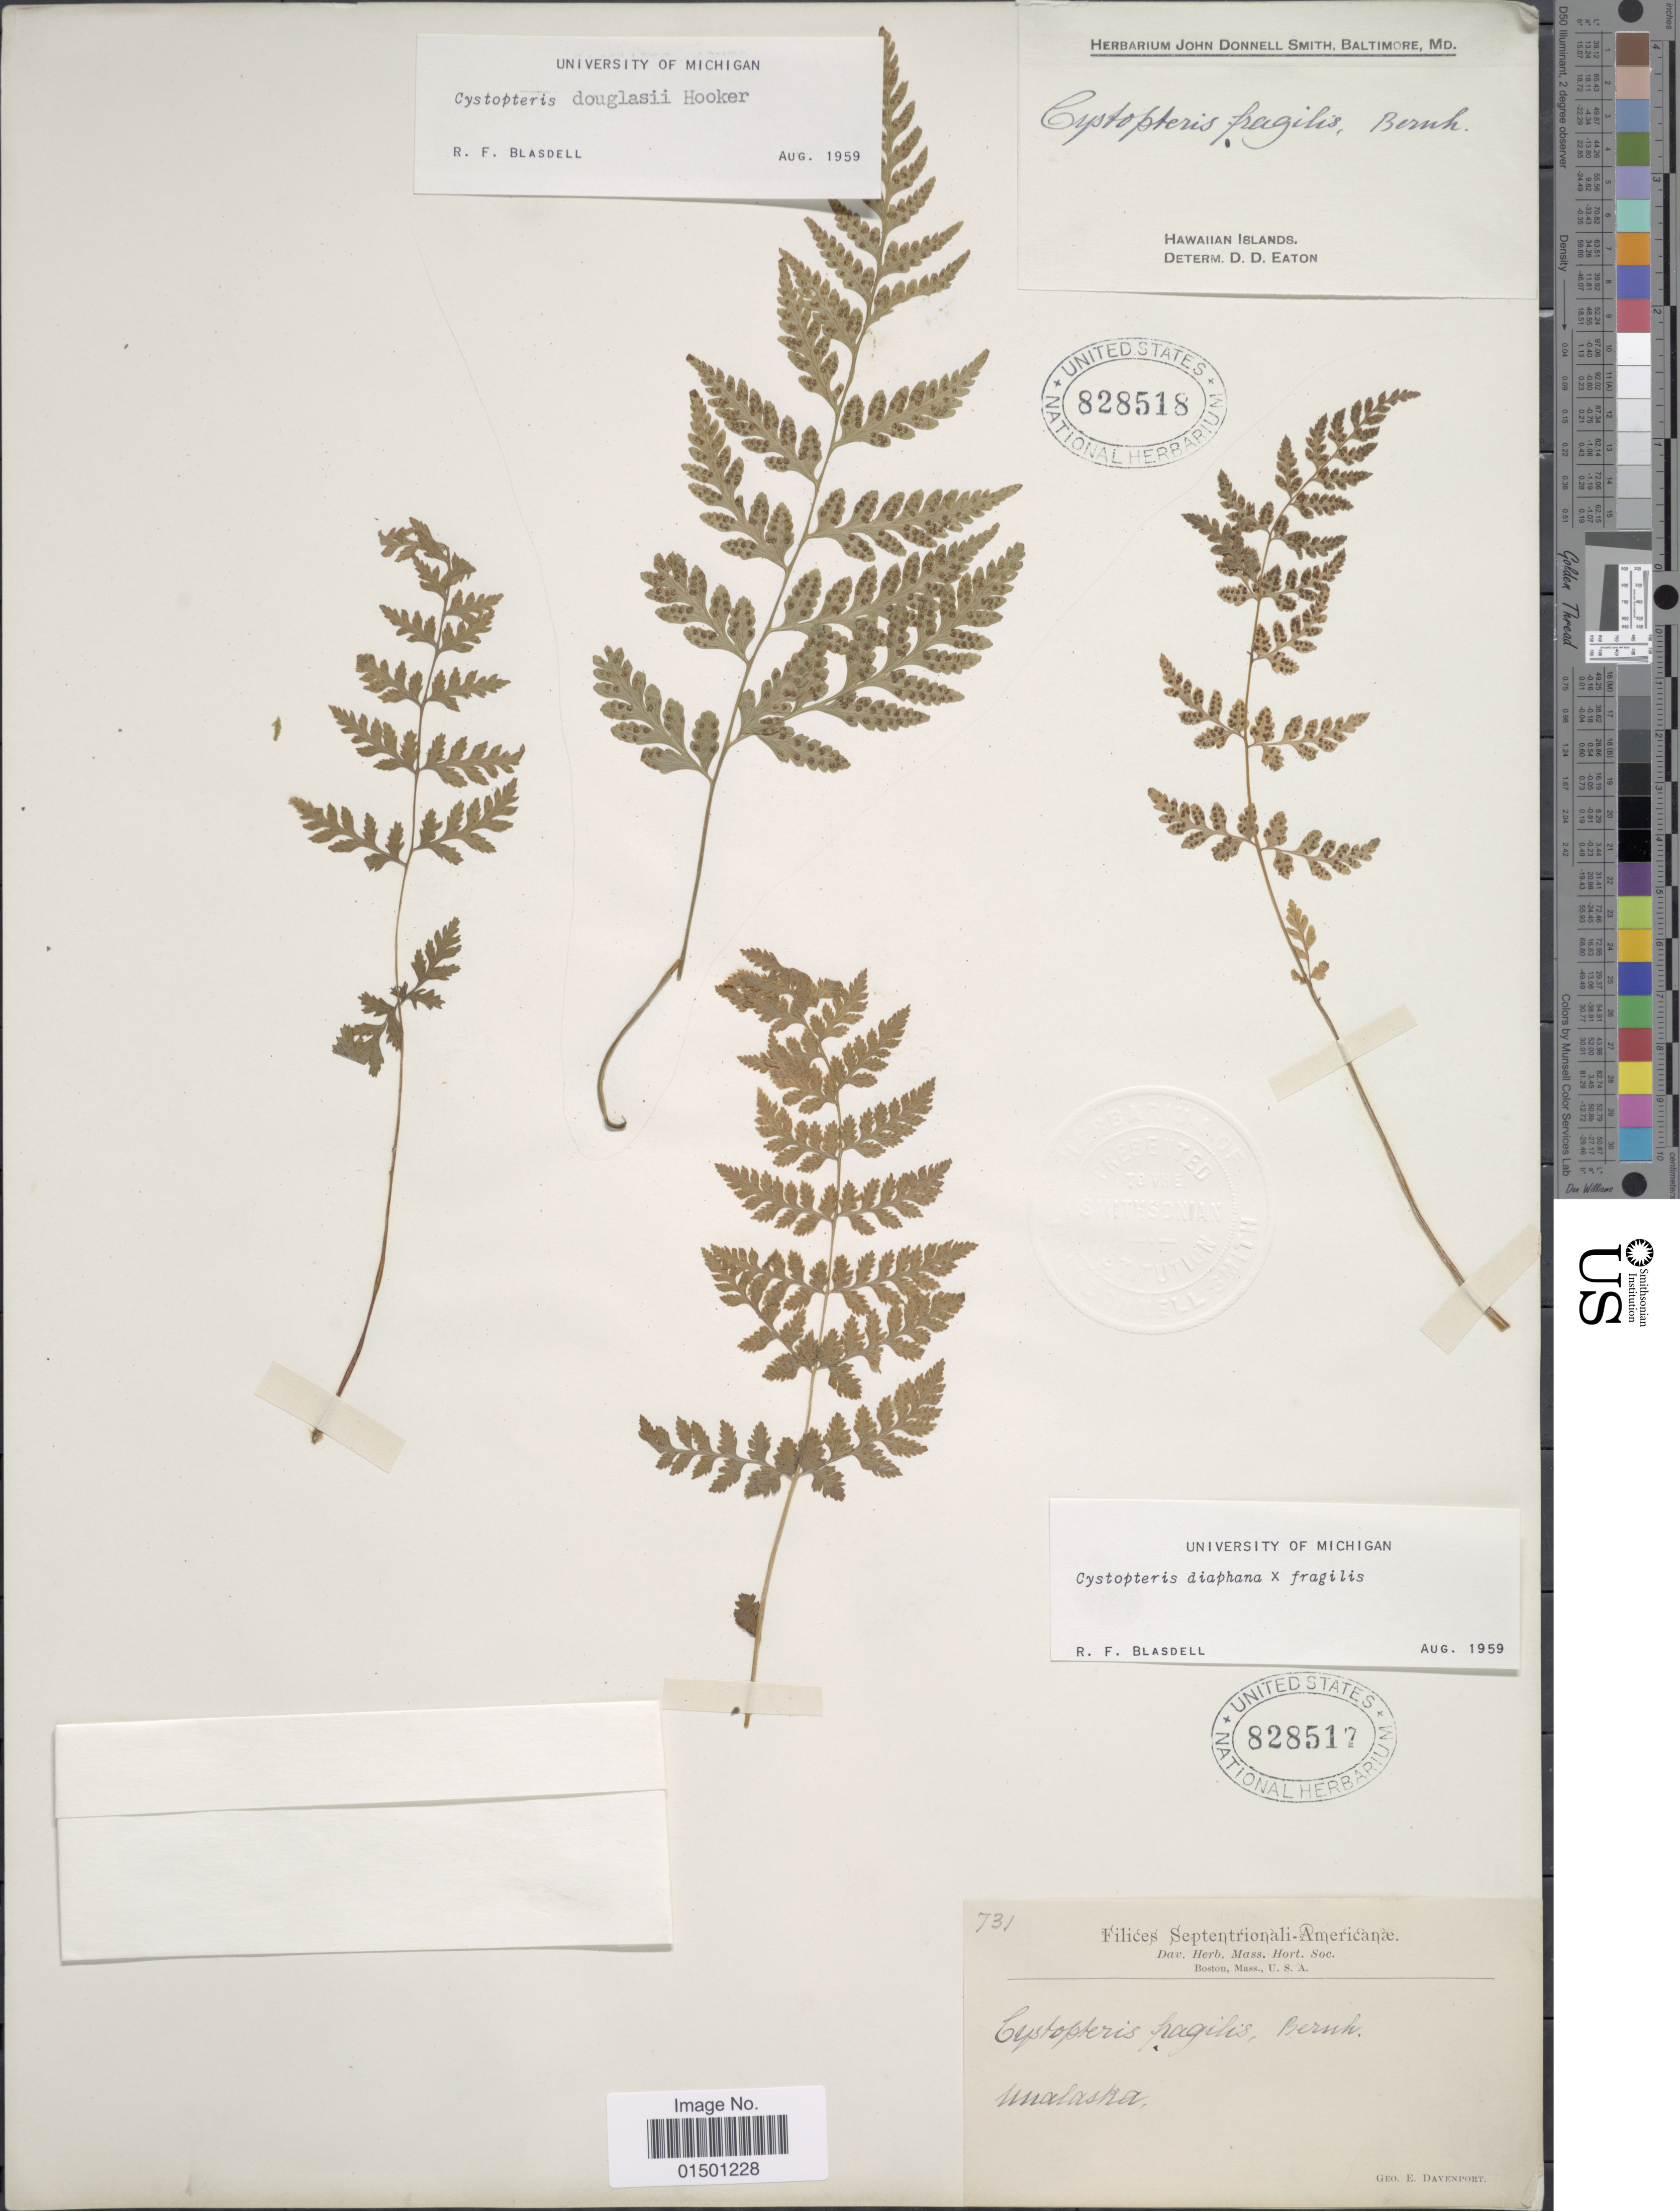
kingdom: Plantae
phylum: Tracheophyta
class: Polypodiopsida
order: Polypodiales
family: Cystopteridaceae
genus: Cystopteris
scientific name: Cystopteris diaphana x C. fragilis (L.) Bernh.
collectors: ex Herb. John Donnell Smith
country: United States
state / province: Hawaii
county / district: Hawaii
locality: Hawaiian islands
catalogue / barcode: US 828518